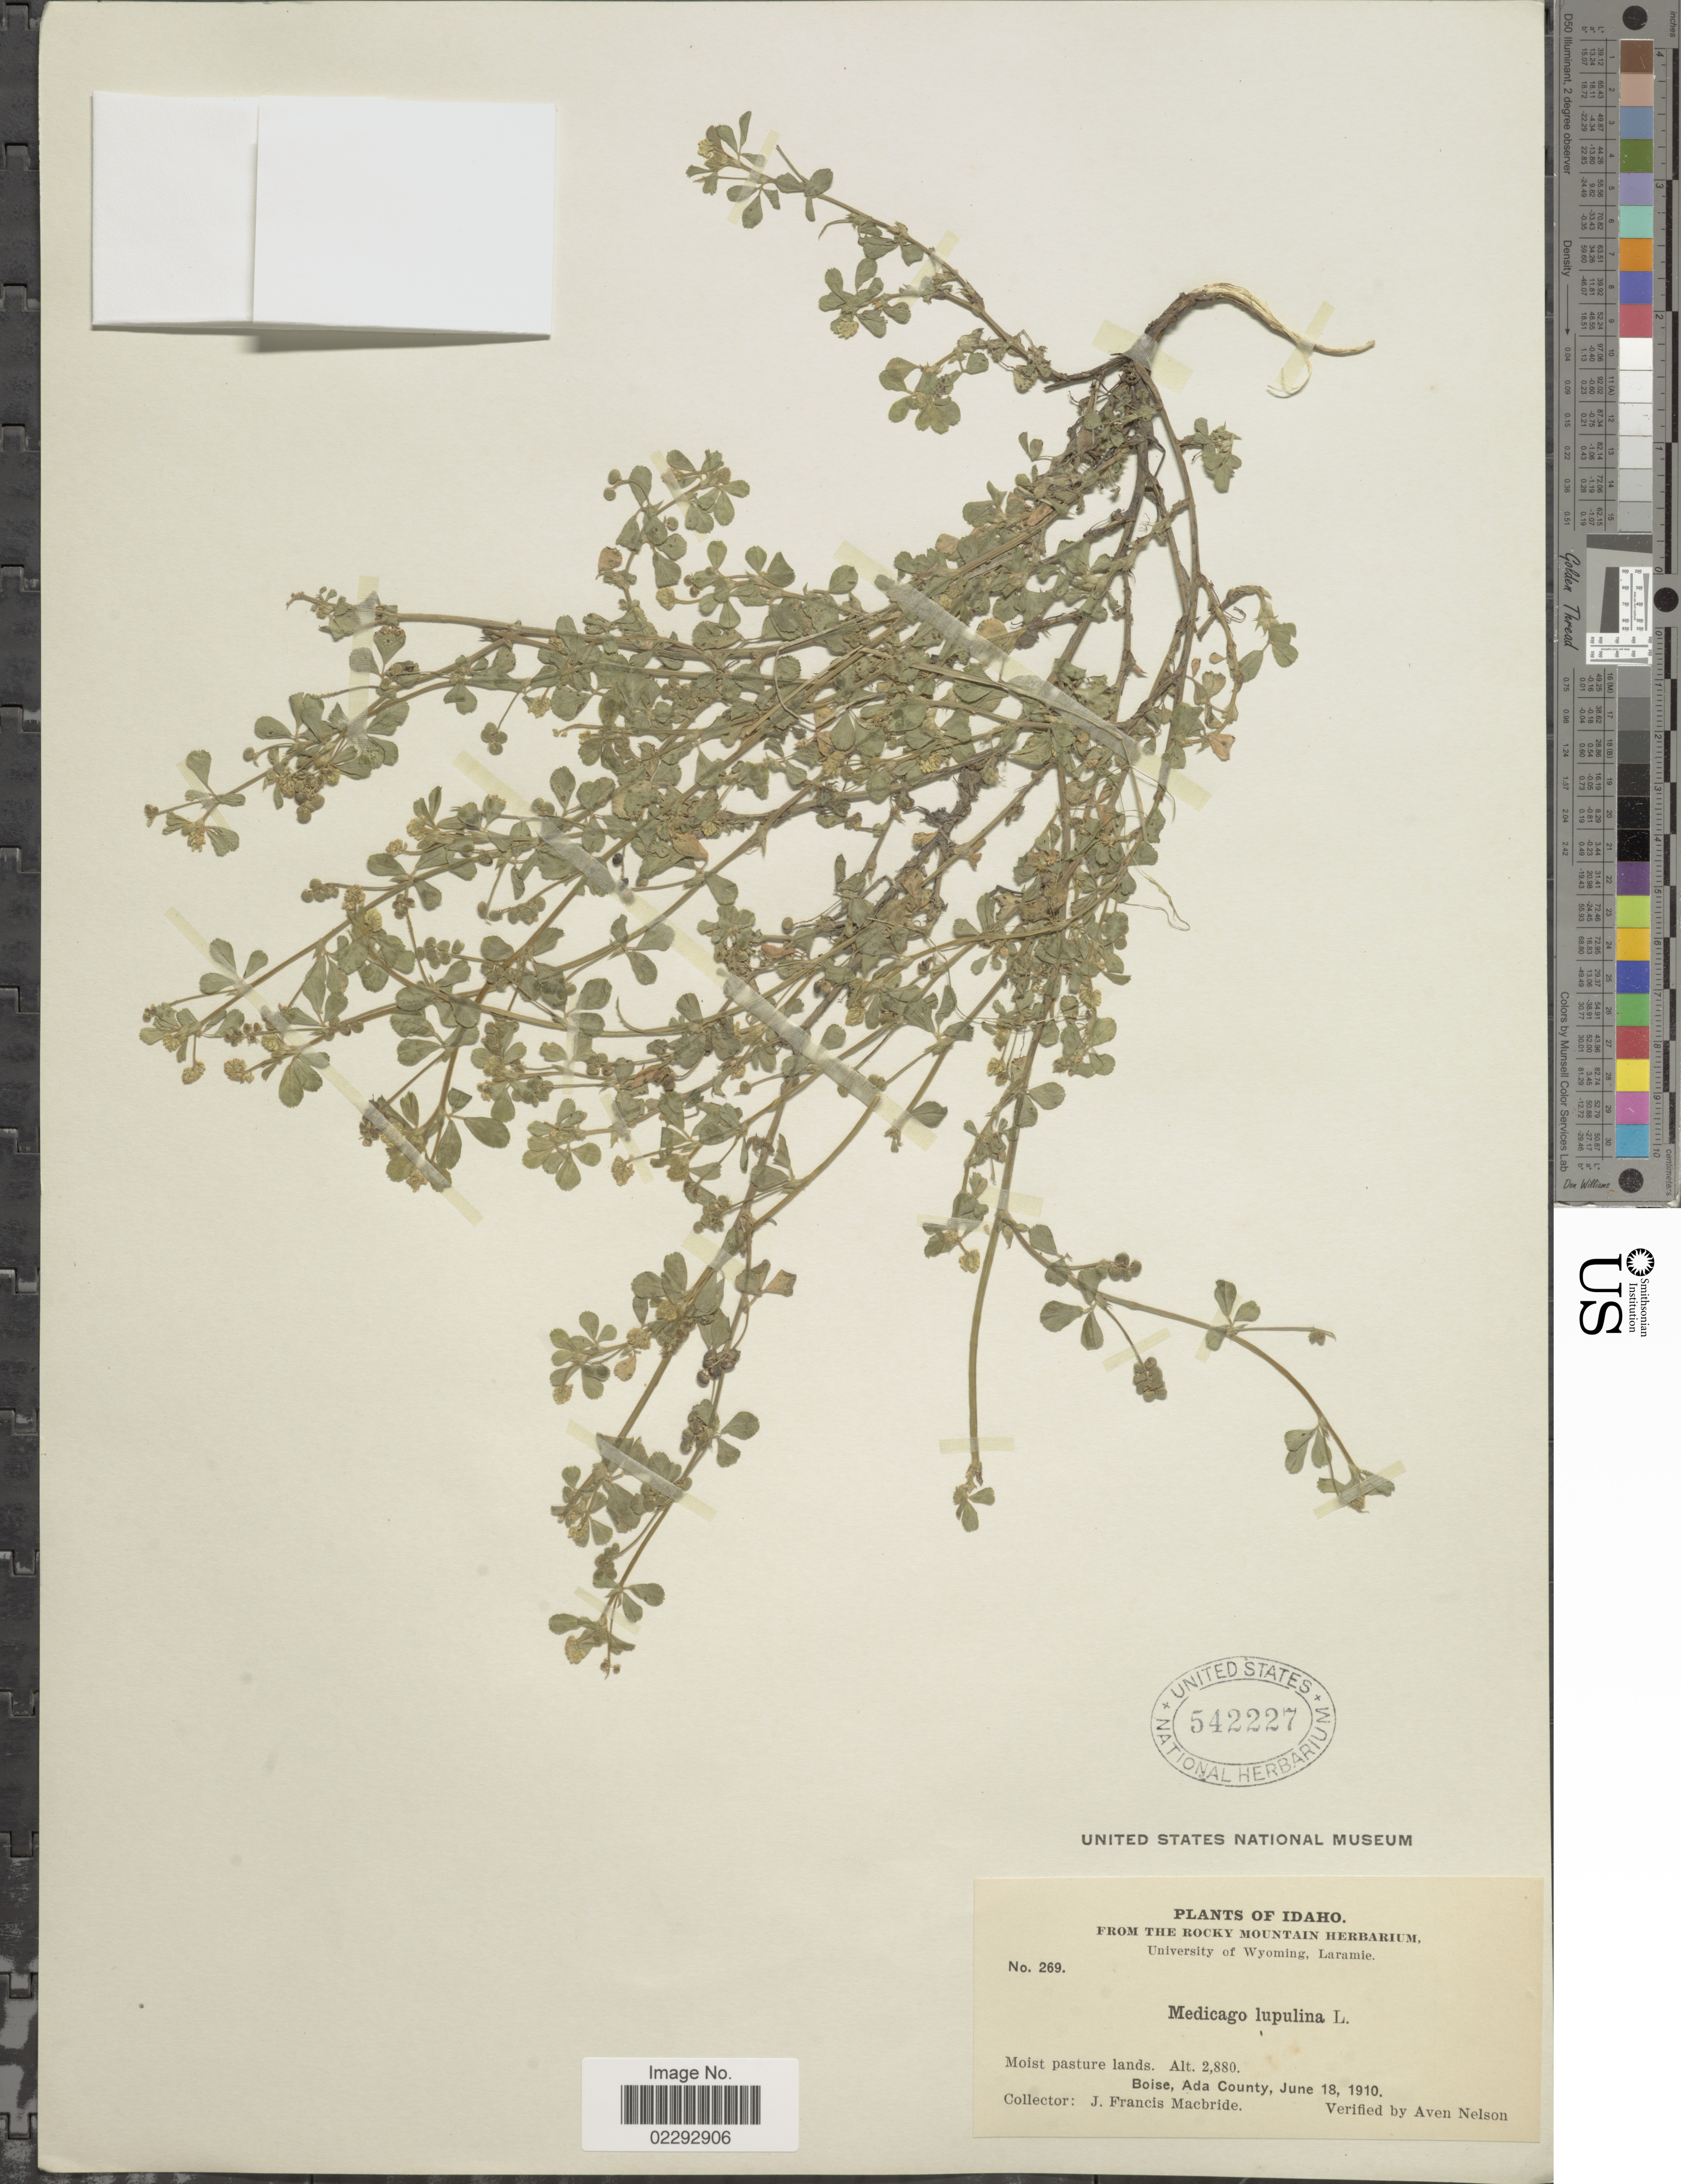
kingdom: Plantae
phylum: Tracheophyta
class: Magnoliopsida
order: Fabales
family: Fabaceae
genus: Medicago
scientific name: Medicago lupulina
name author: L.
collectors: J. F. Macbride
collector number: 269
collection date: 1910-06-18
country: United States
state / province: Idaho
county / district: Ada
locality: Moist pasture lands ,Boise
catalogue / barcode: US 542227